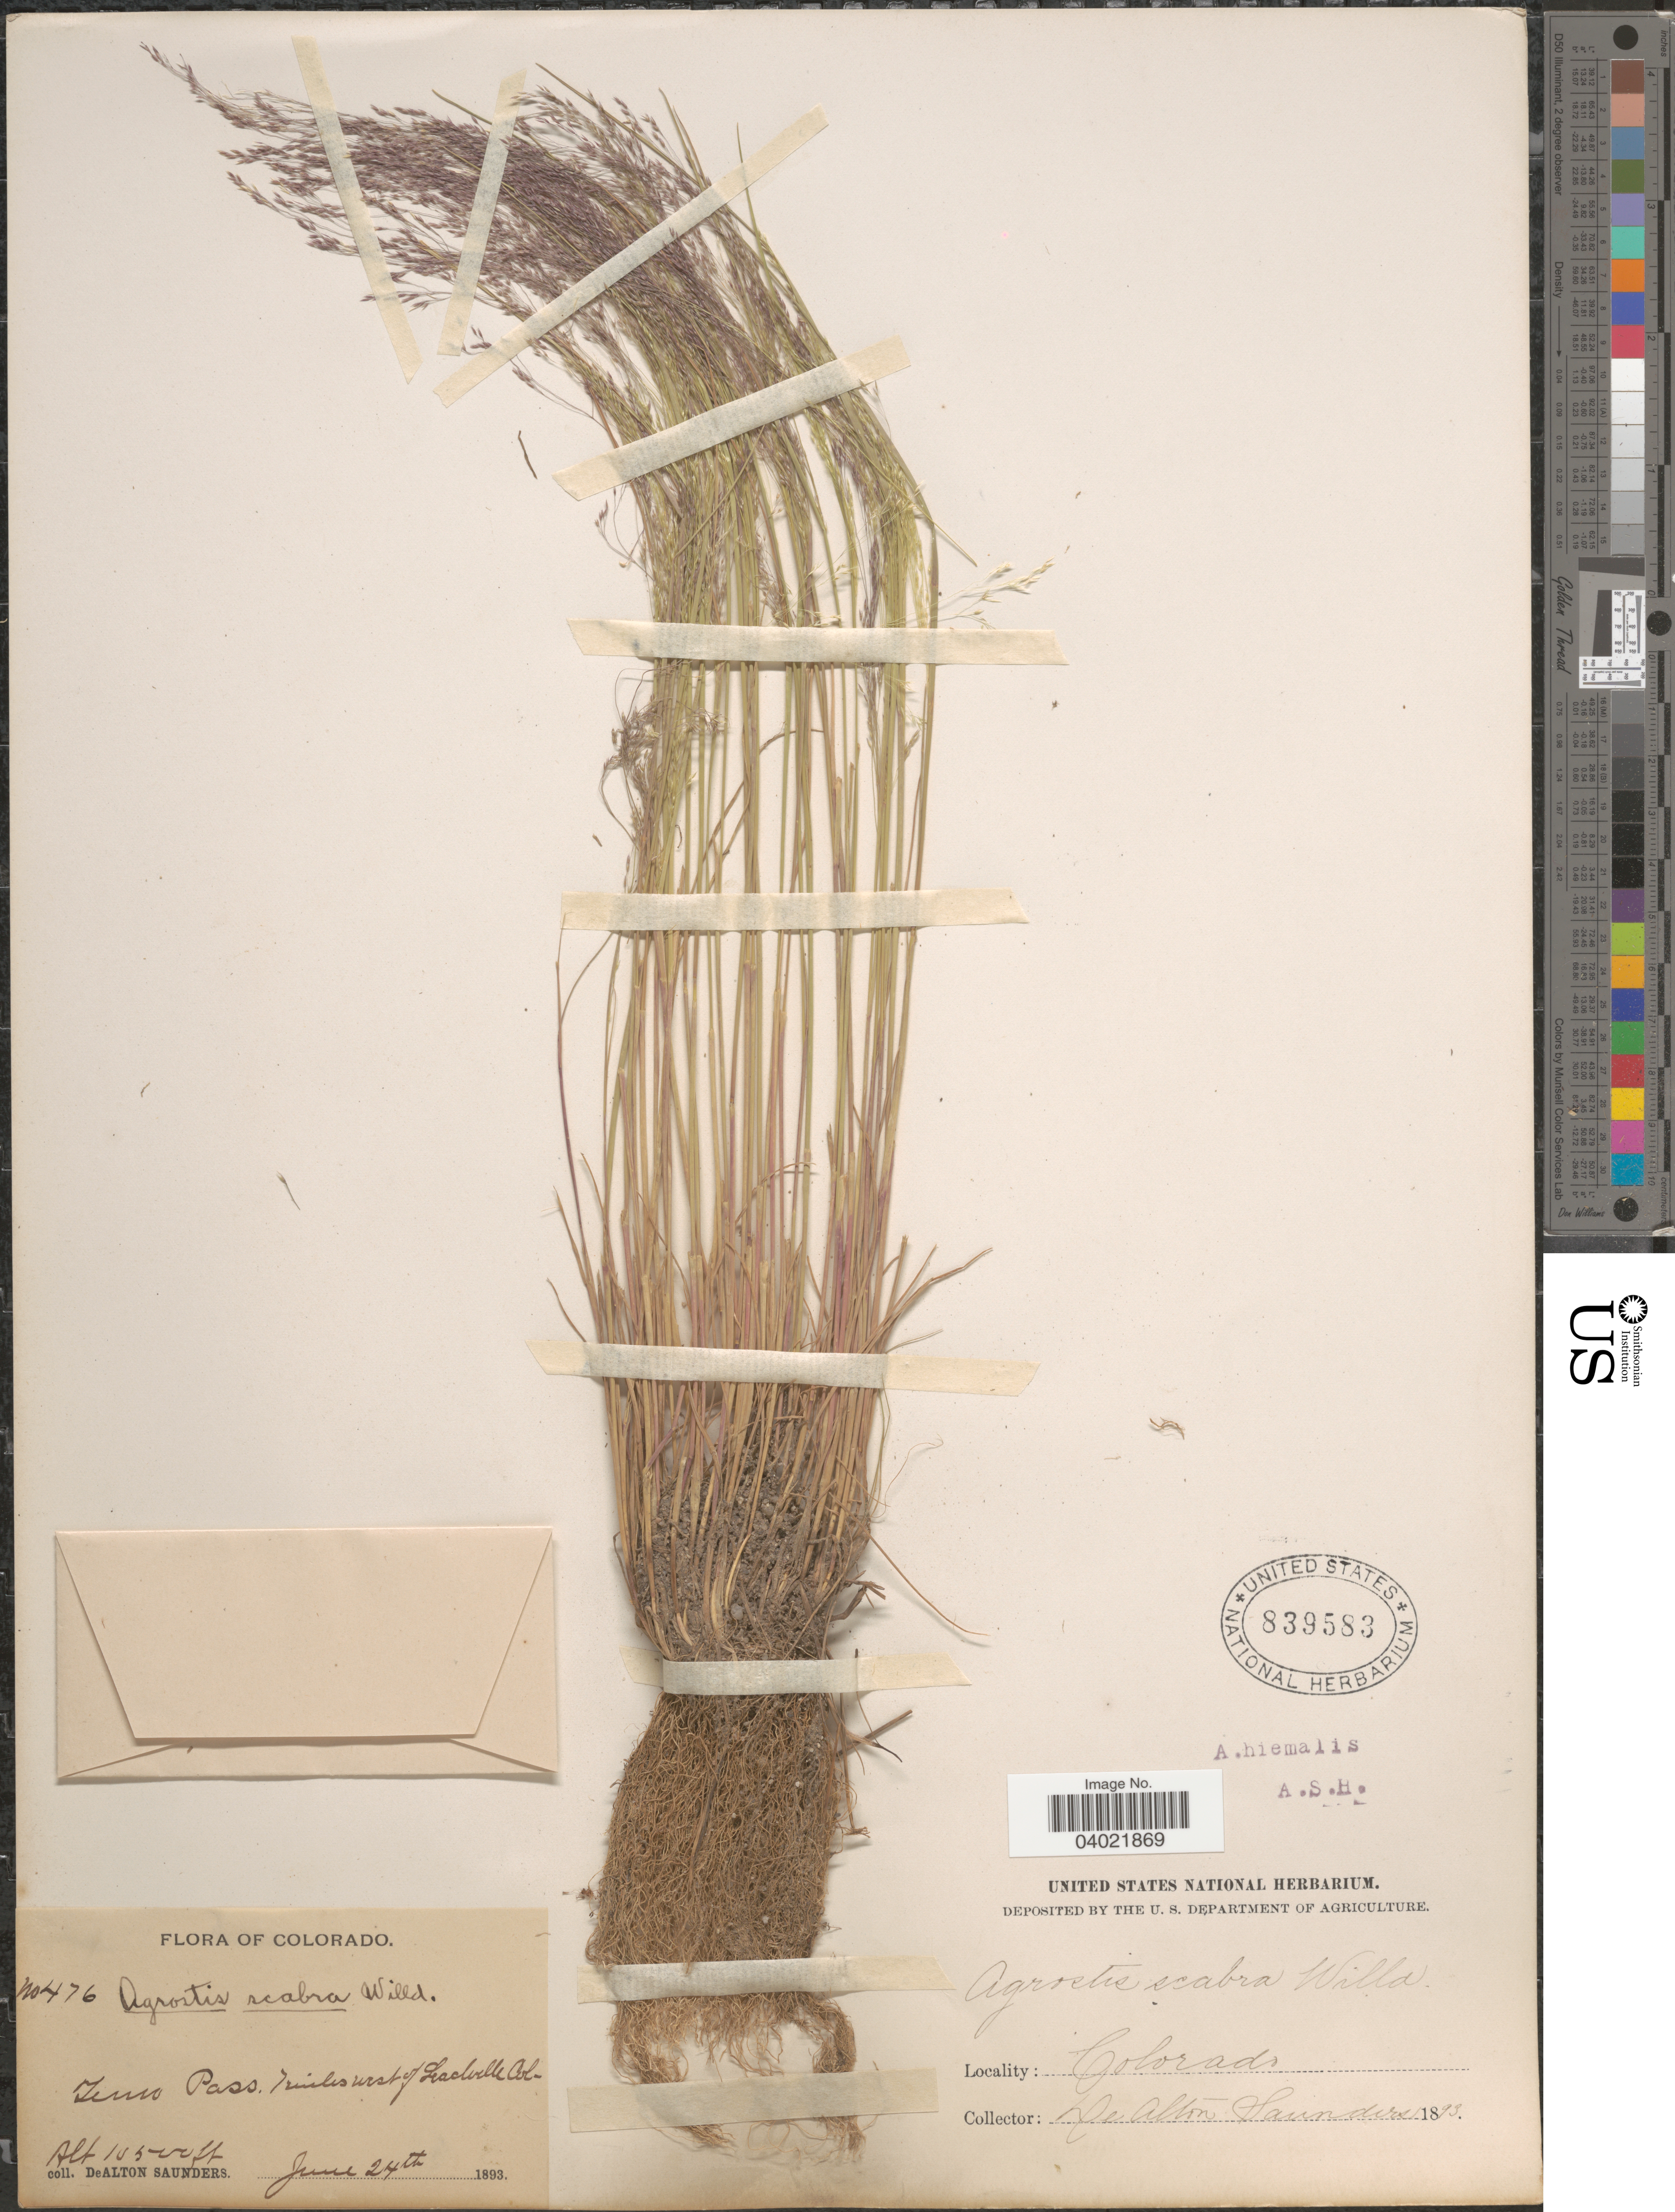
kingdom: Plantae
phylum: Tracheophyta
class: Liliopsida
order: Poales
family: Poaceae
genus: Agrostis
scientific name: Agrostis scabra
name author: Willd.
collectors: D. A. Saunders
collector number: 476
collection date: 1893-06-24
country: United States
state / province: Colorado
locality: Temo Pass. 7 miles west of Leadville Col.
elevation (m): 3200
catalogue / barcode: US 839583